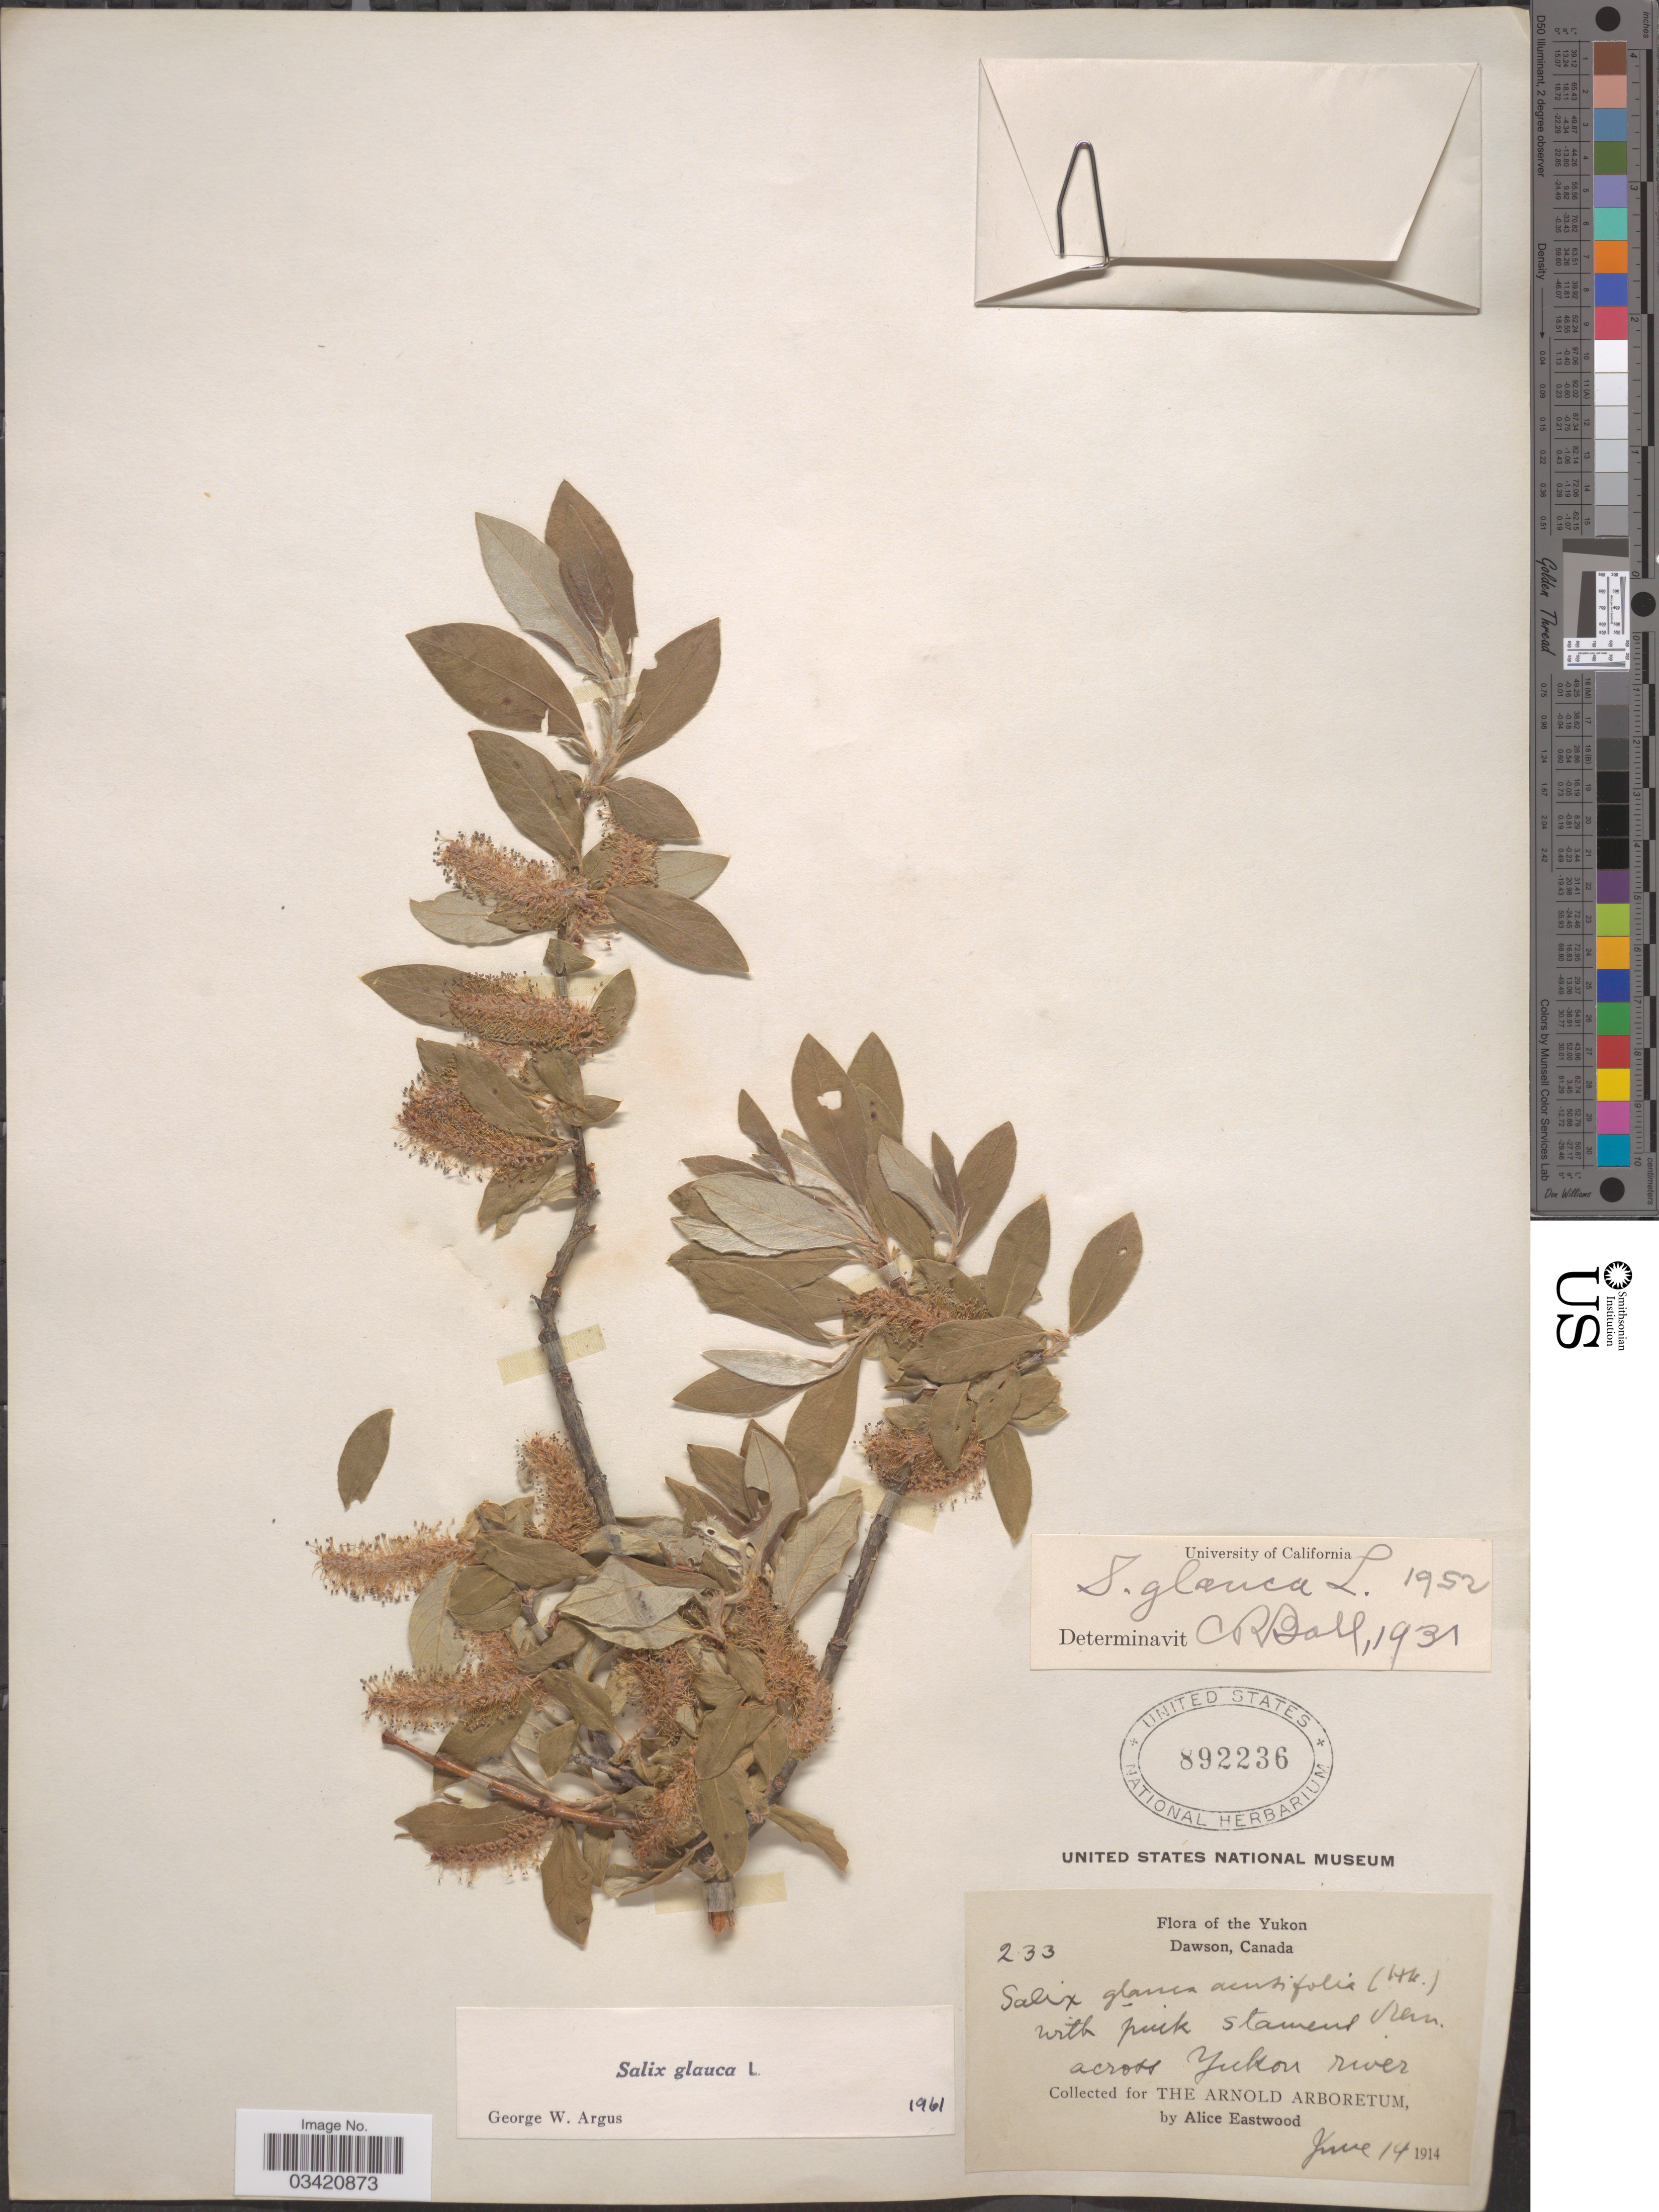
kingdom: Plantae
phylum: Tracheophyta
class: Magnoliopsida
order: Malpighiales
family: Salicaceae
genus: Salix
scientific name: Salix glauca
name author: L.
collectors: A. Eastwood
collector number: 233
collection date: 1914-06-14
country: Canada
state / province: Yukon Territory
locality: Yukon. Dawson. Across Yukon river.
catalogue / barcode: US 892236